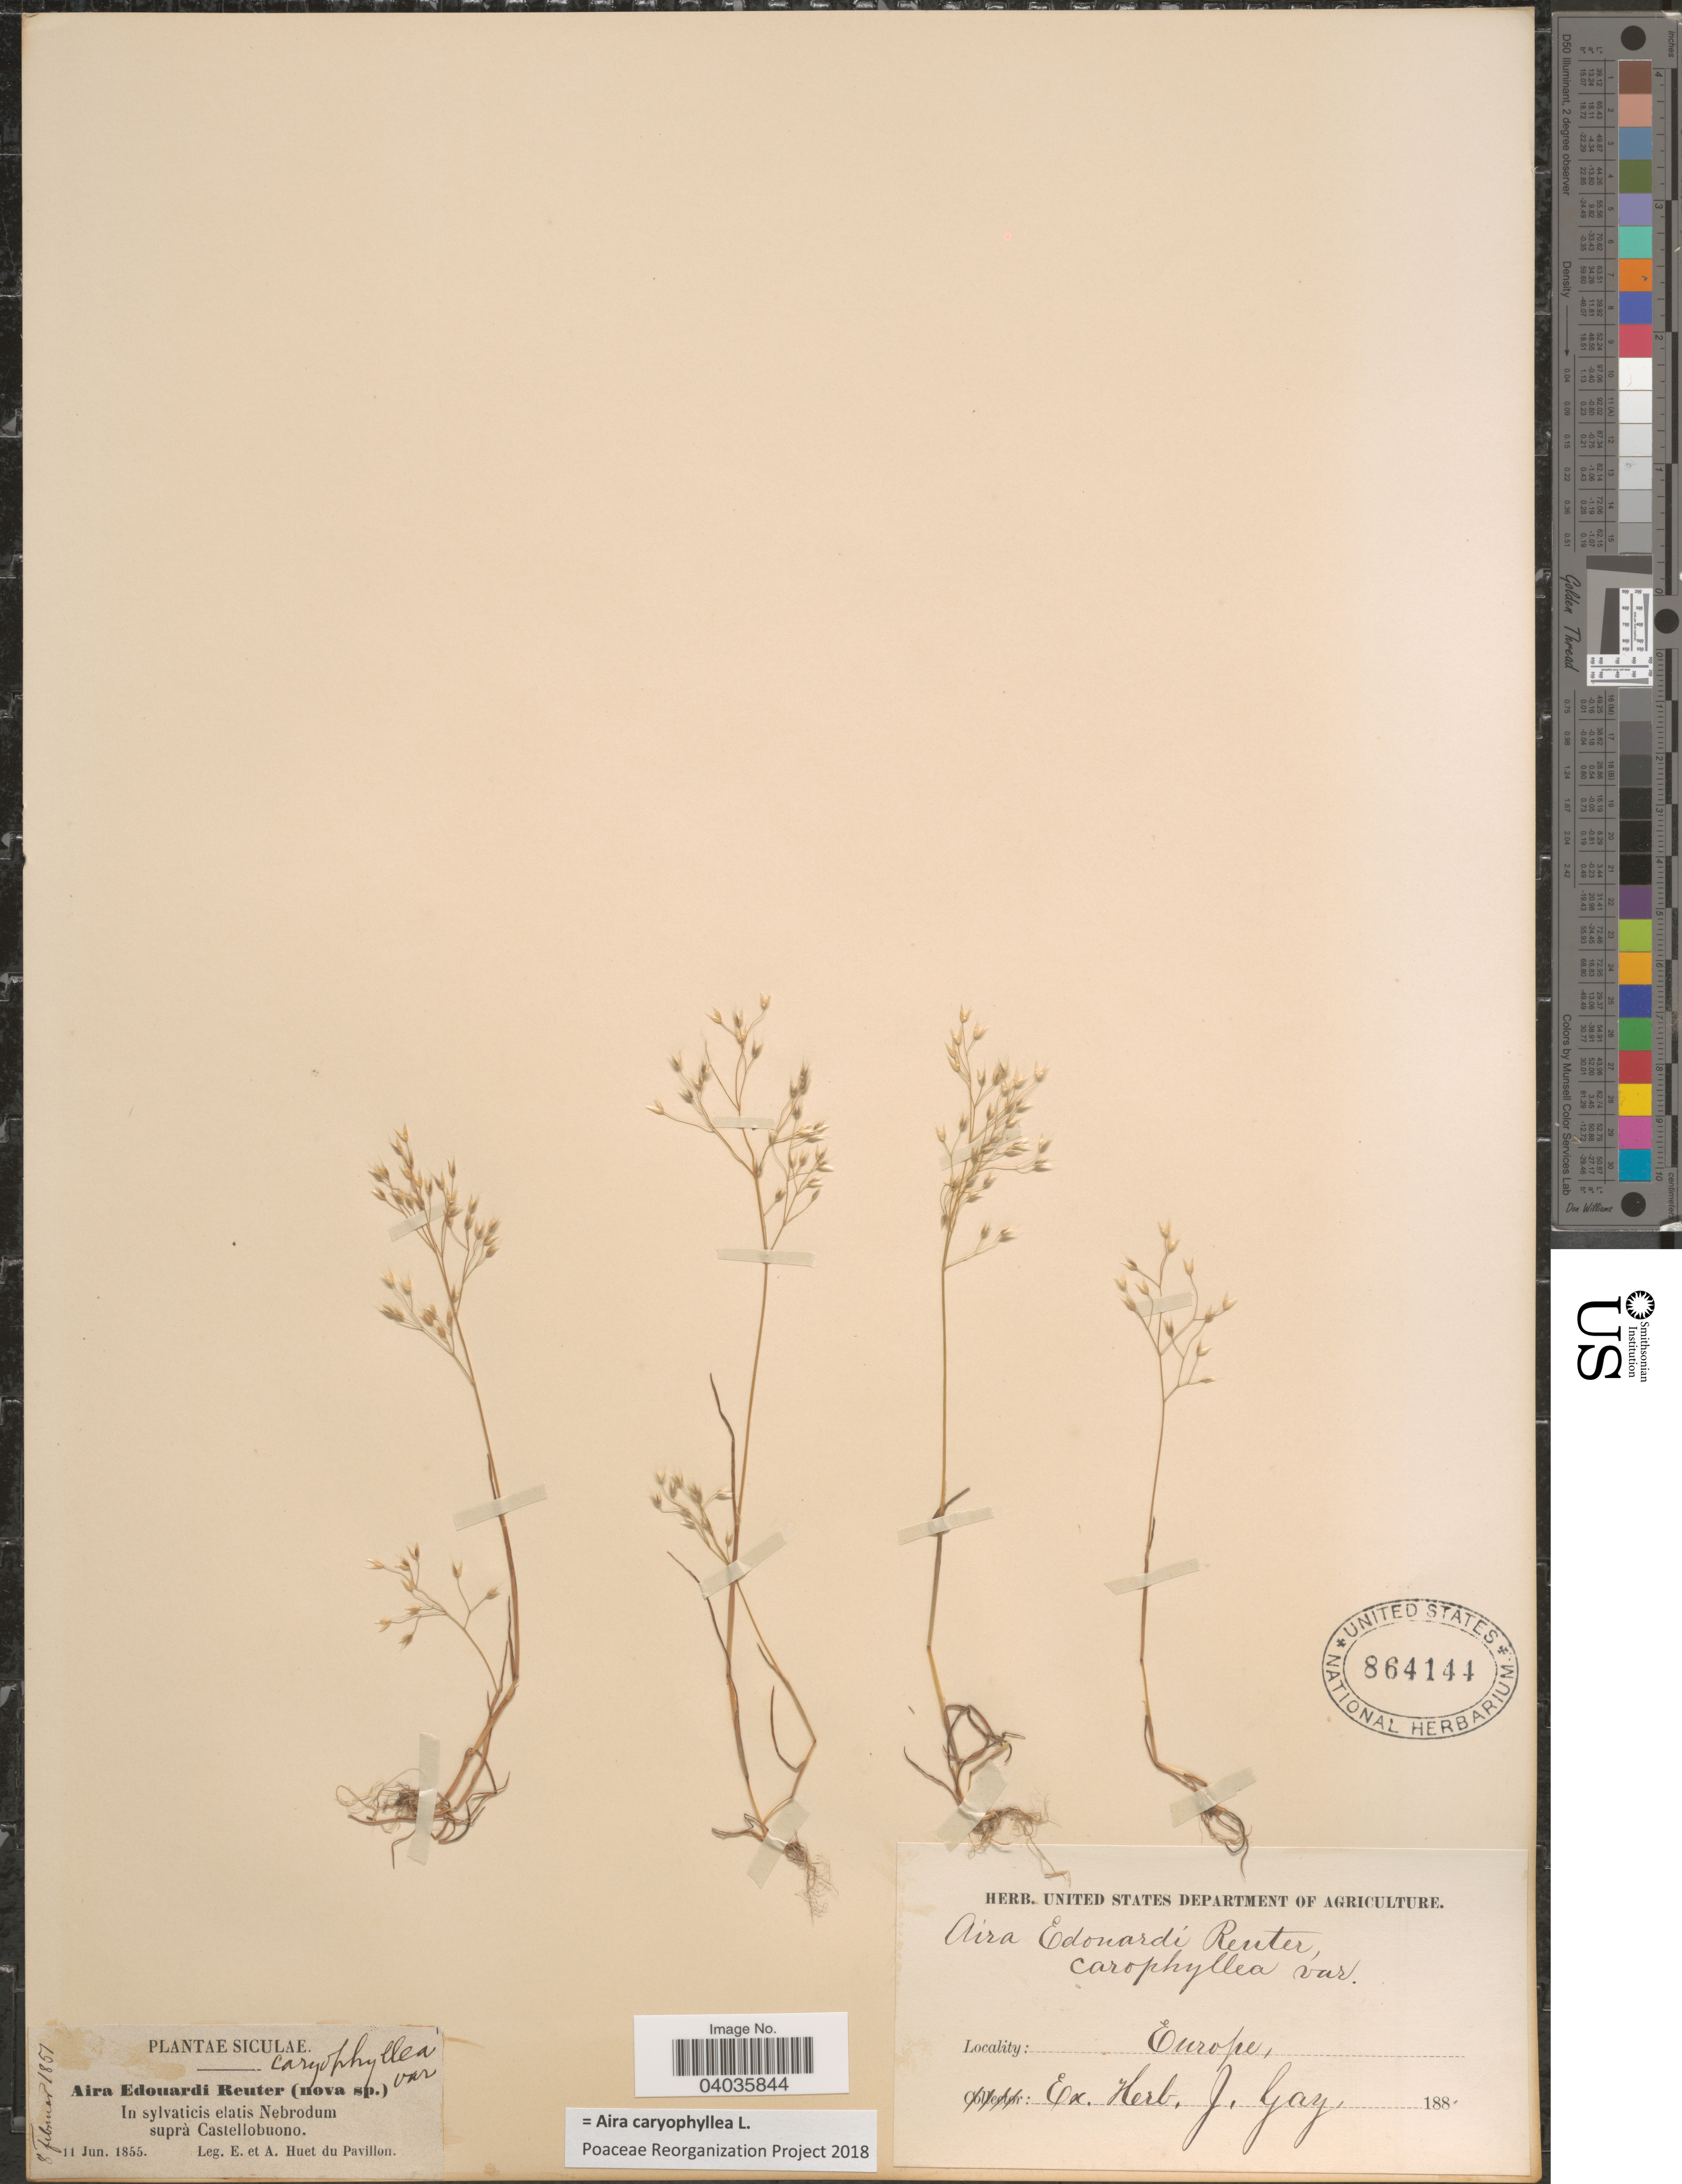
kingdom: Plantae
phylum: Tracheophyta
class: Liliopsida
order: Poales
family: Poaceae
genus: Aira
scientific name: Aira caryophyllea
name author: L.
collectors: E. Huet du Pavillon & A. Huet du Pavillon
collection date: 1855-06-11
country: Italy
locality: Siculae. In sylvaticis elatis Nebrodum suprà Castellobuono. Europe.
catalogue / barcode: US 864144